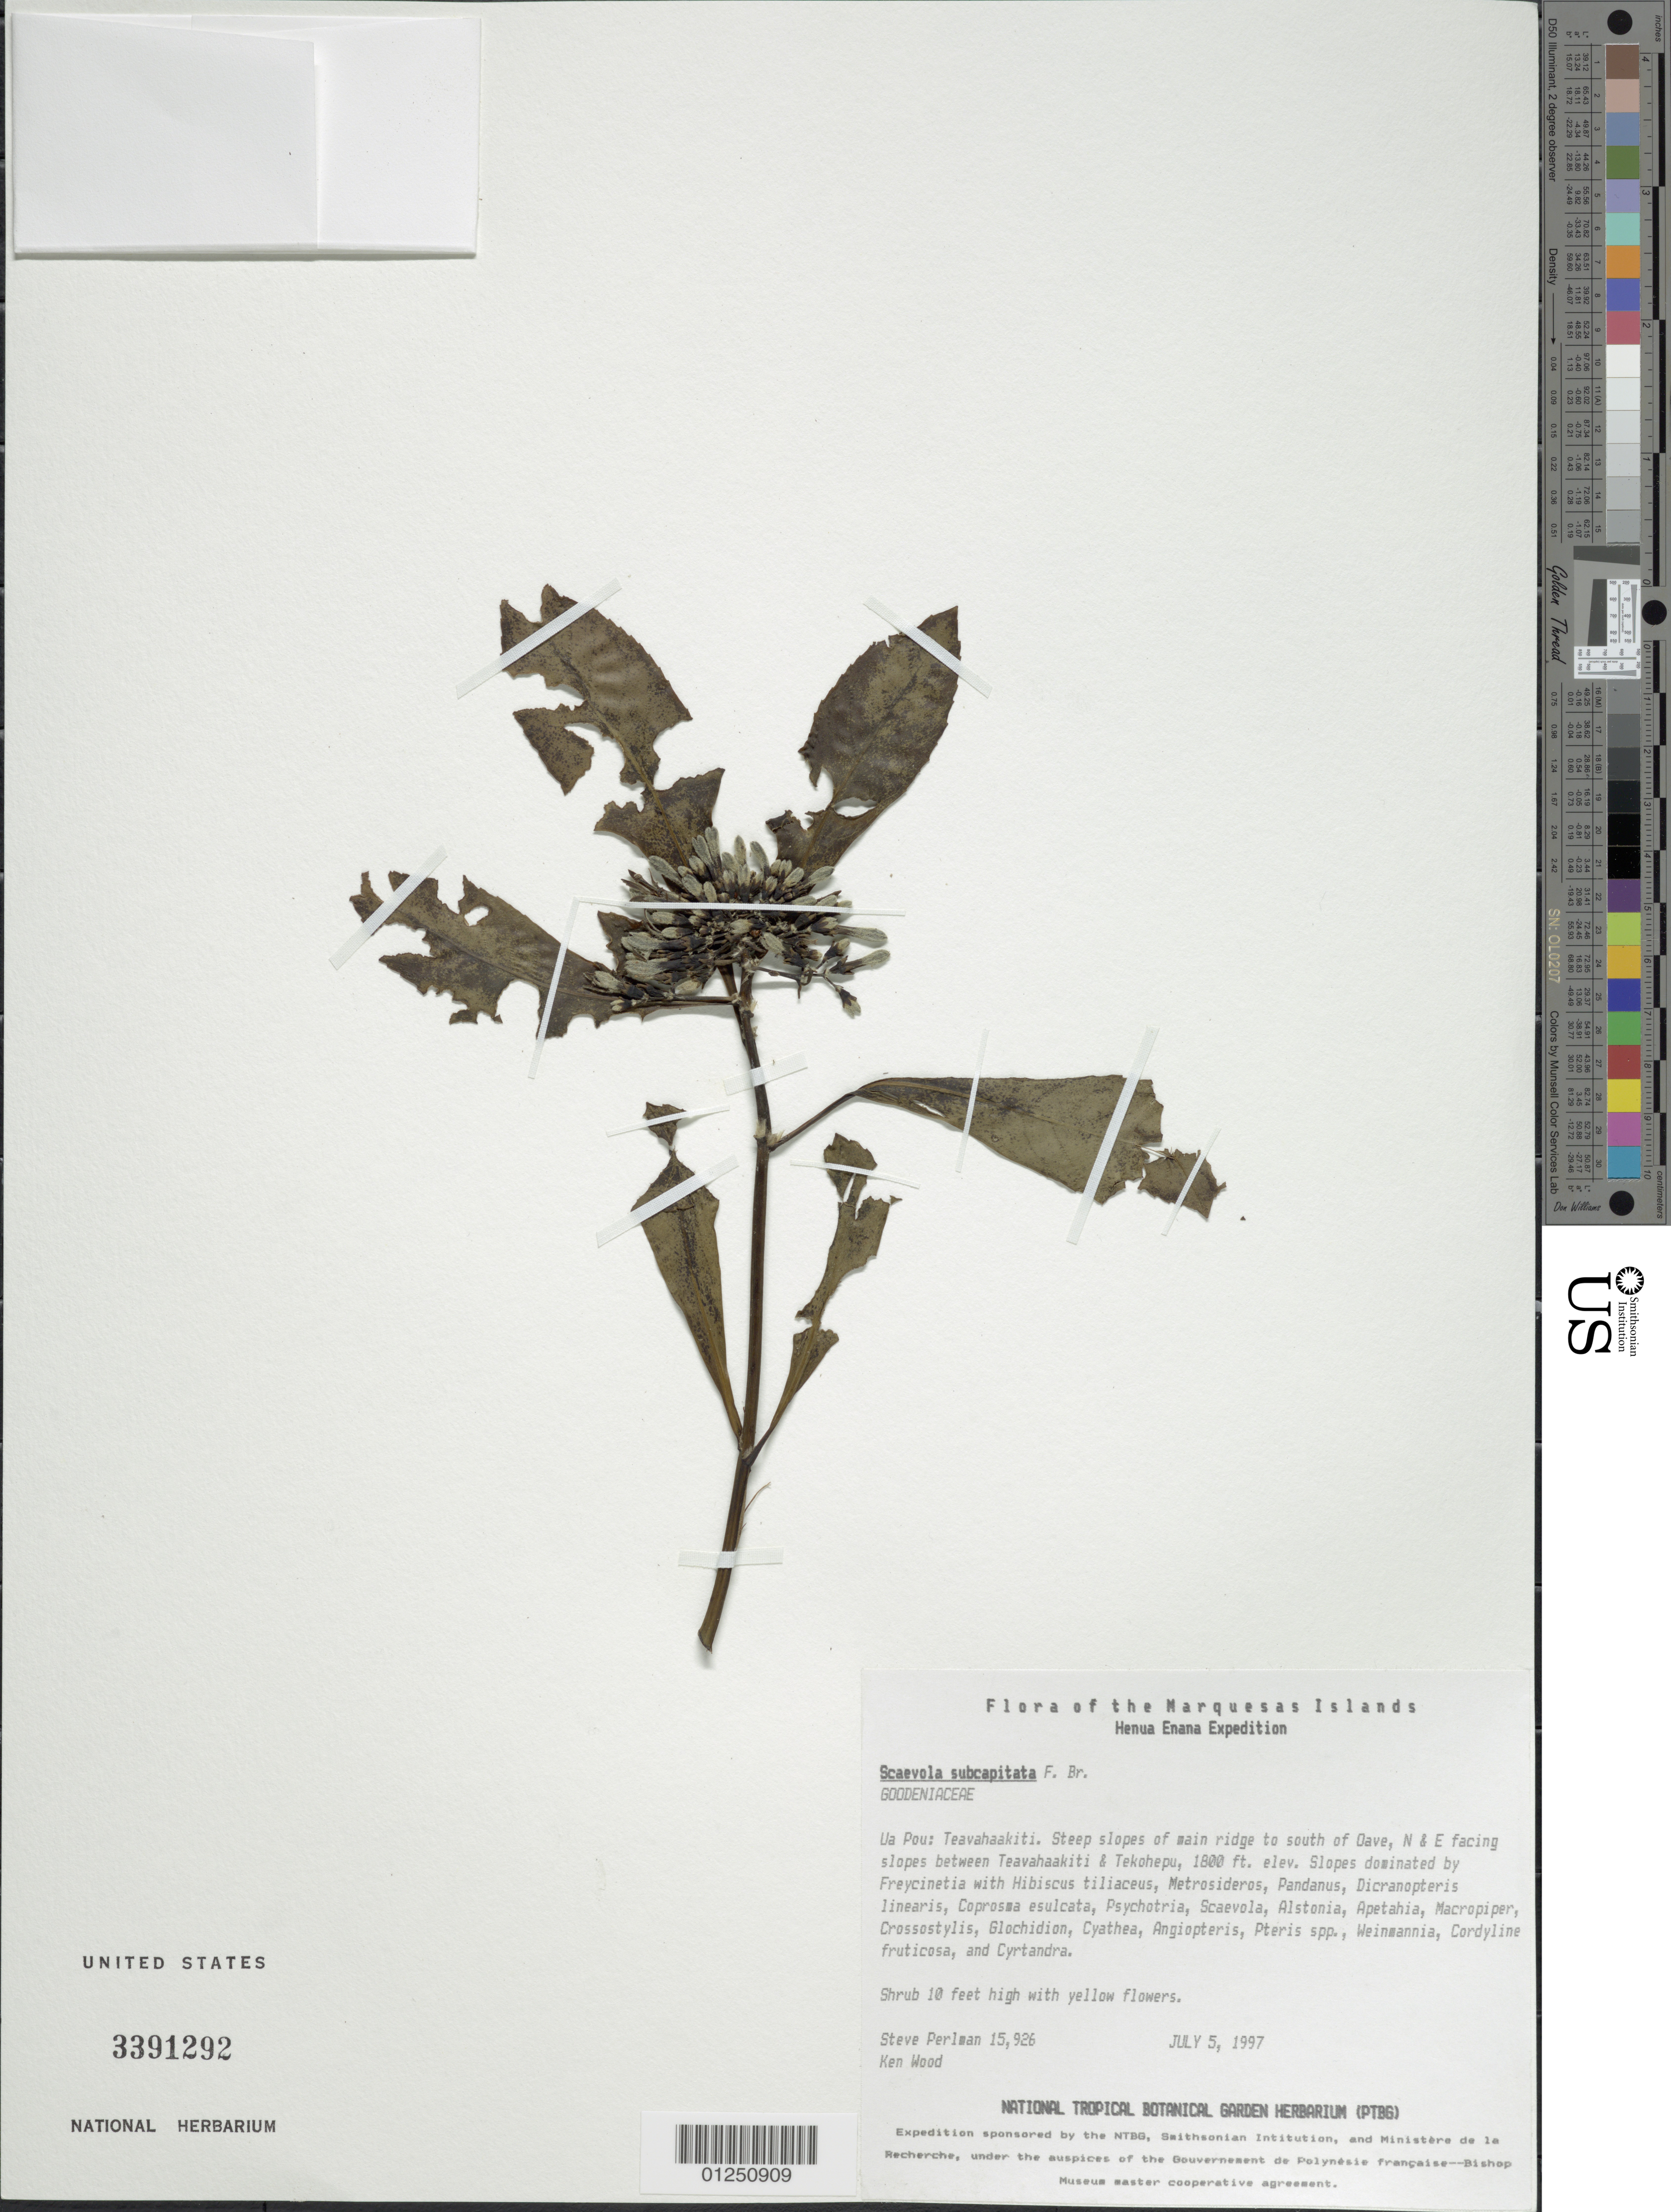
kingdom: Plantae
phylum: Tracheophyta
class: Magnoliopsida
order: Asterales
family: Goodeniaceae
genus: Scaevola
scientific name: Scaevola subcapitata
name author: F. Br.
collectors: S. P. Perlman & K. R. Wood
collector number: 15926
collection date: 1997-07-05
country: French Polynesia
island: Ua Pou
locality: Teavahaakiti, steep slopes of main ridge to S of Oave, N & E facing cliffs between Teavahaakiti & Tekohepu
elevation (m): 549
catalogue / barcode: US 3391292